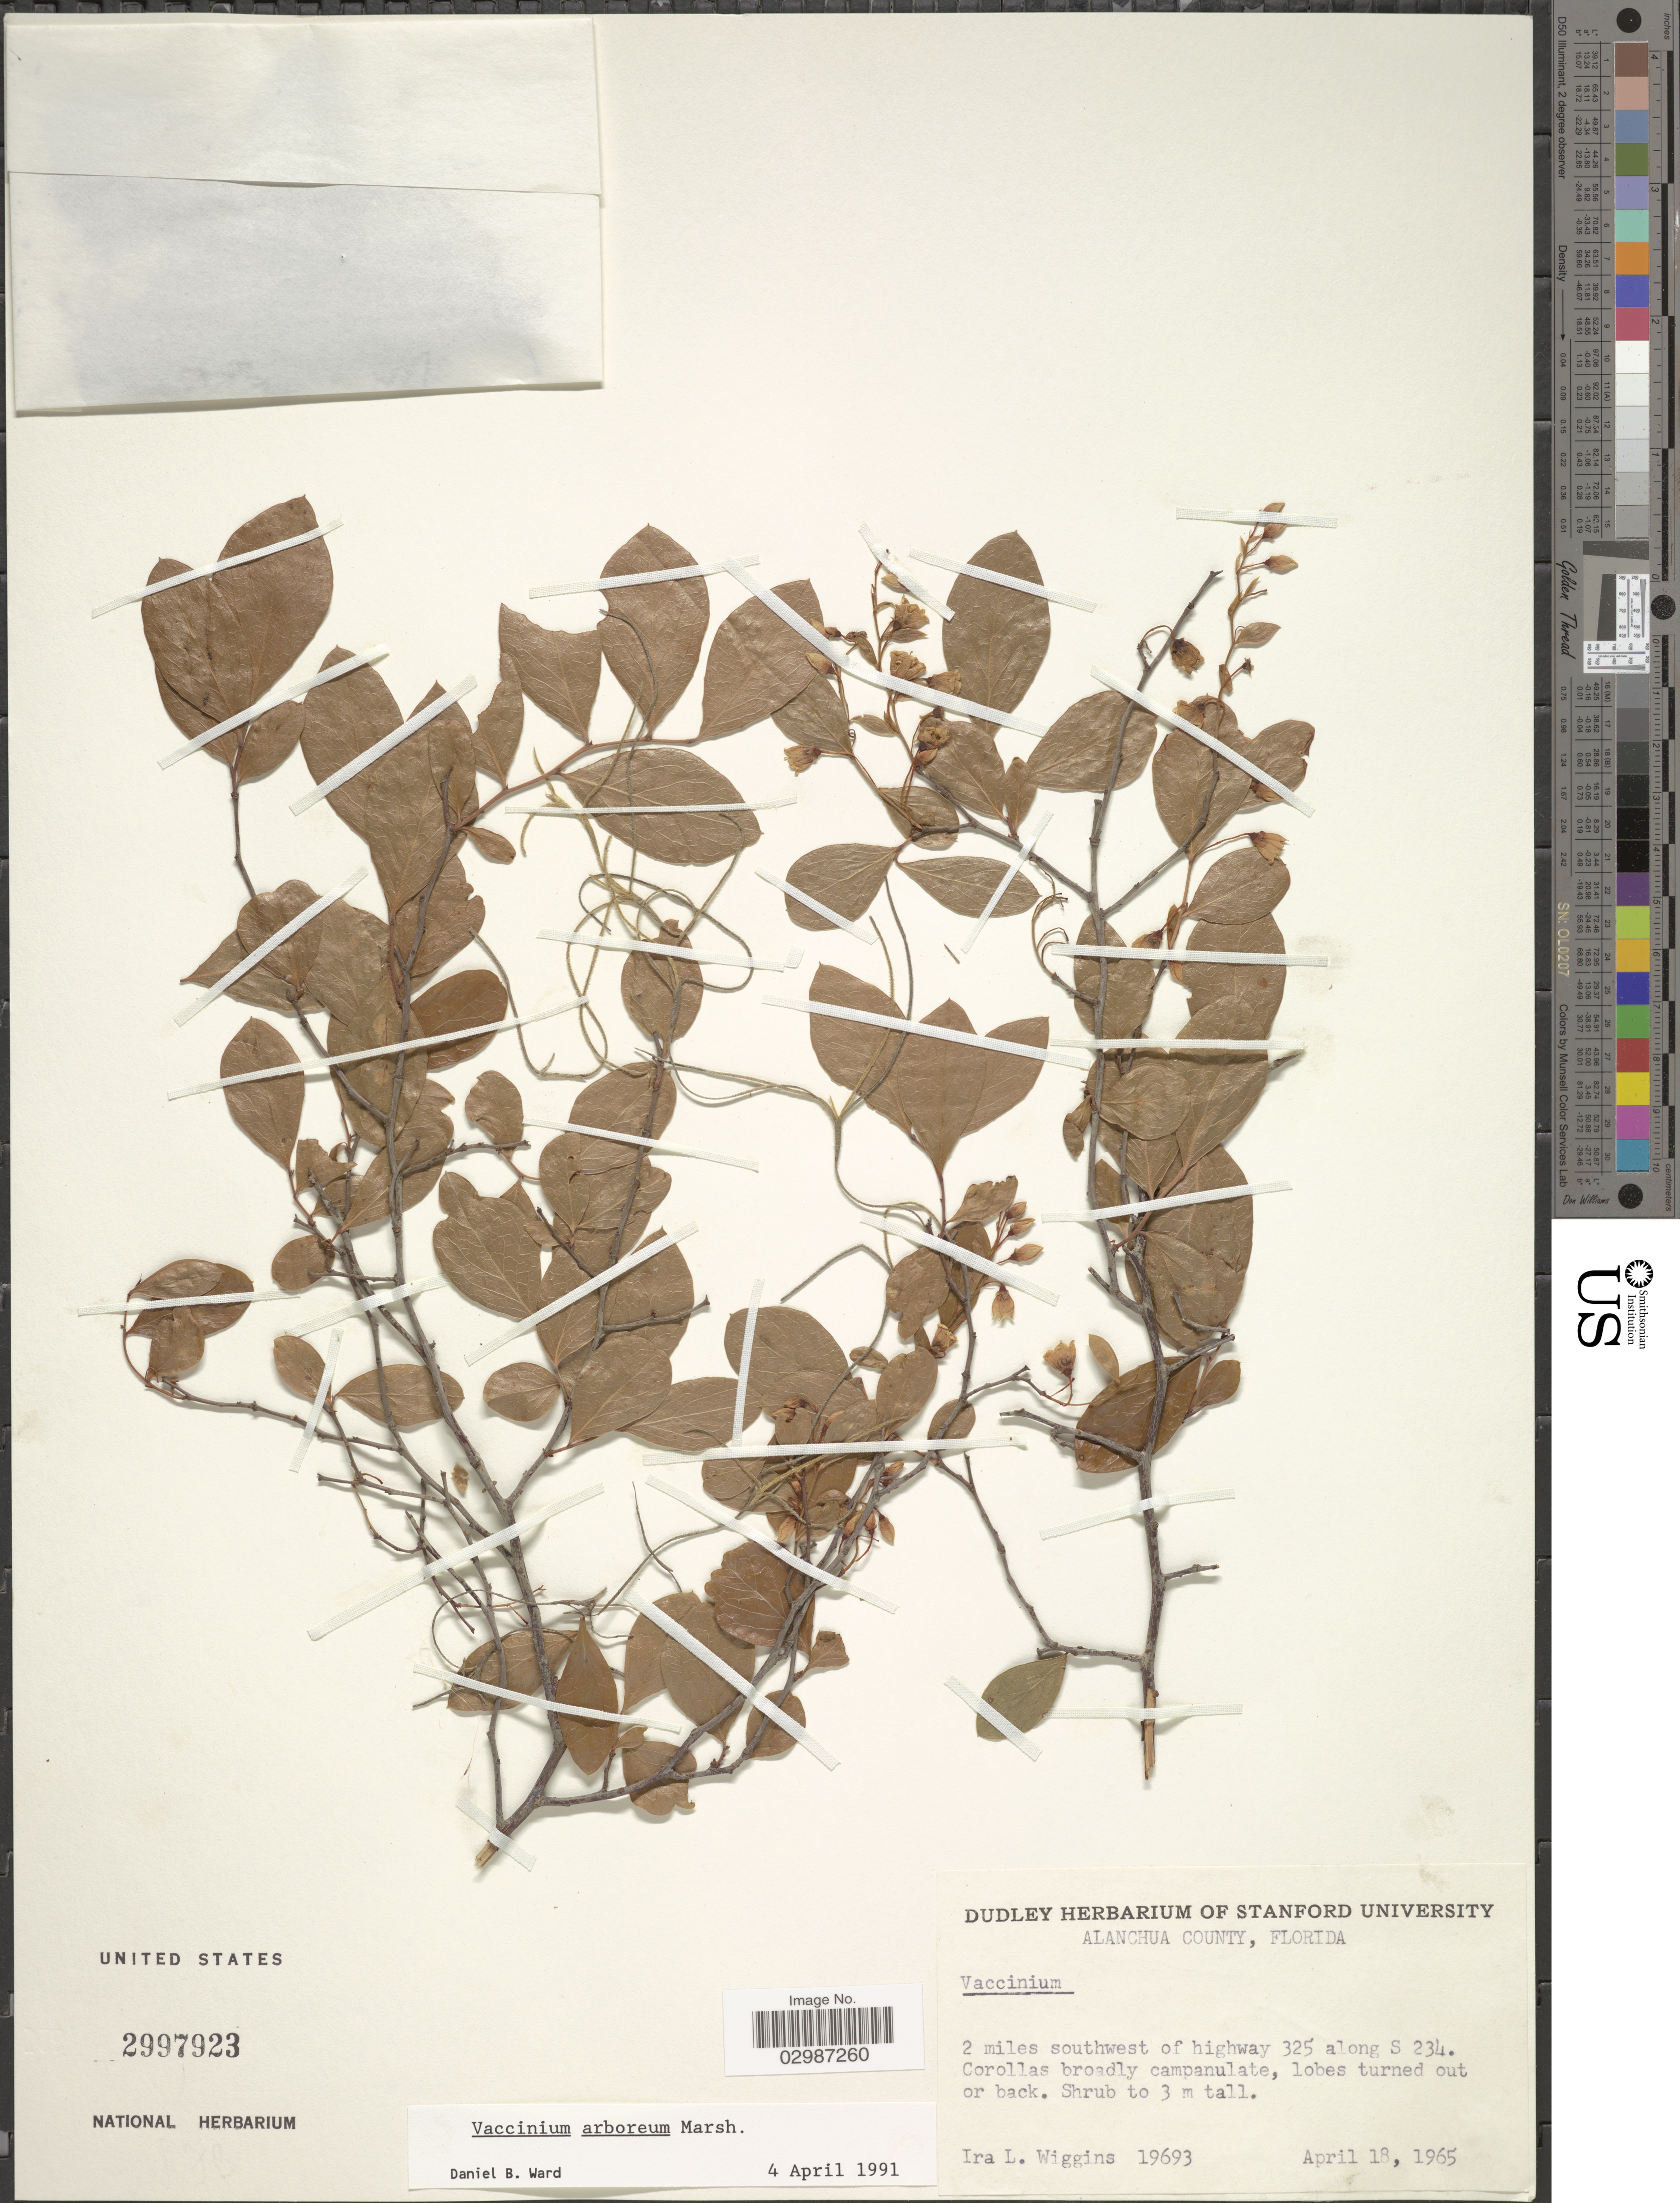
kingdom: Plantae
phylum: Tracheophyta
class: Magnoliopsida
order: Ericales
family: Ericaceae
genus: Vaccinium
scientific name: Vaccinium arboreum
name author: Marshall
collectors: I. L. Wiggins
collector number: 19693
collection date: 1965-04-18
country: United States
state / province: Florida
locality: Alanchua County, 2 miles southwest of highway 325 along S 234.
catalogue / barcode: US 2997923